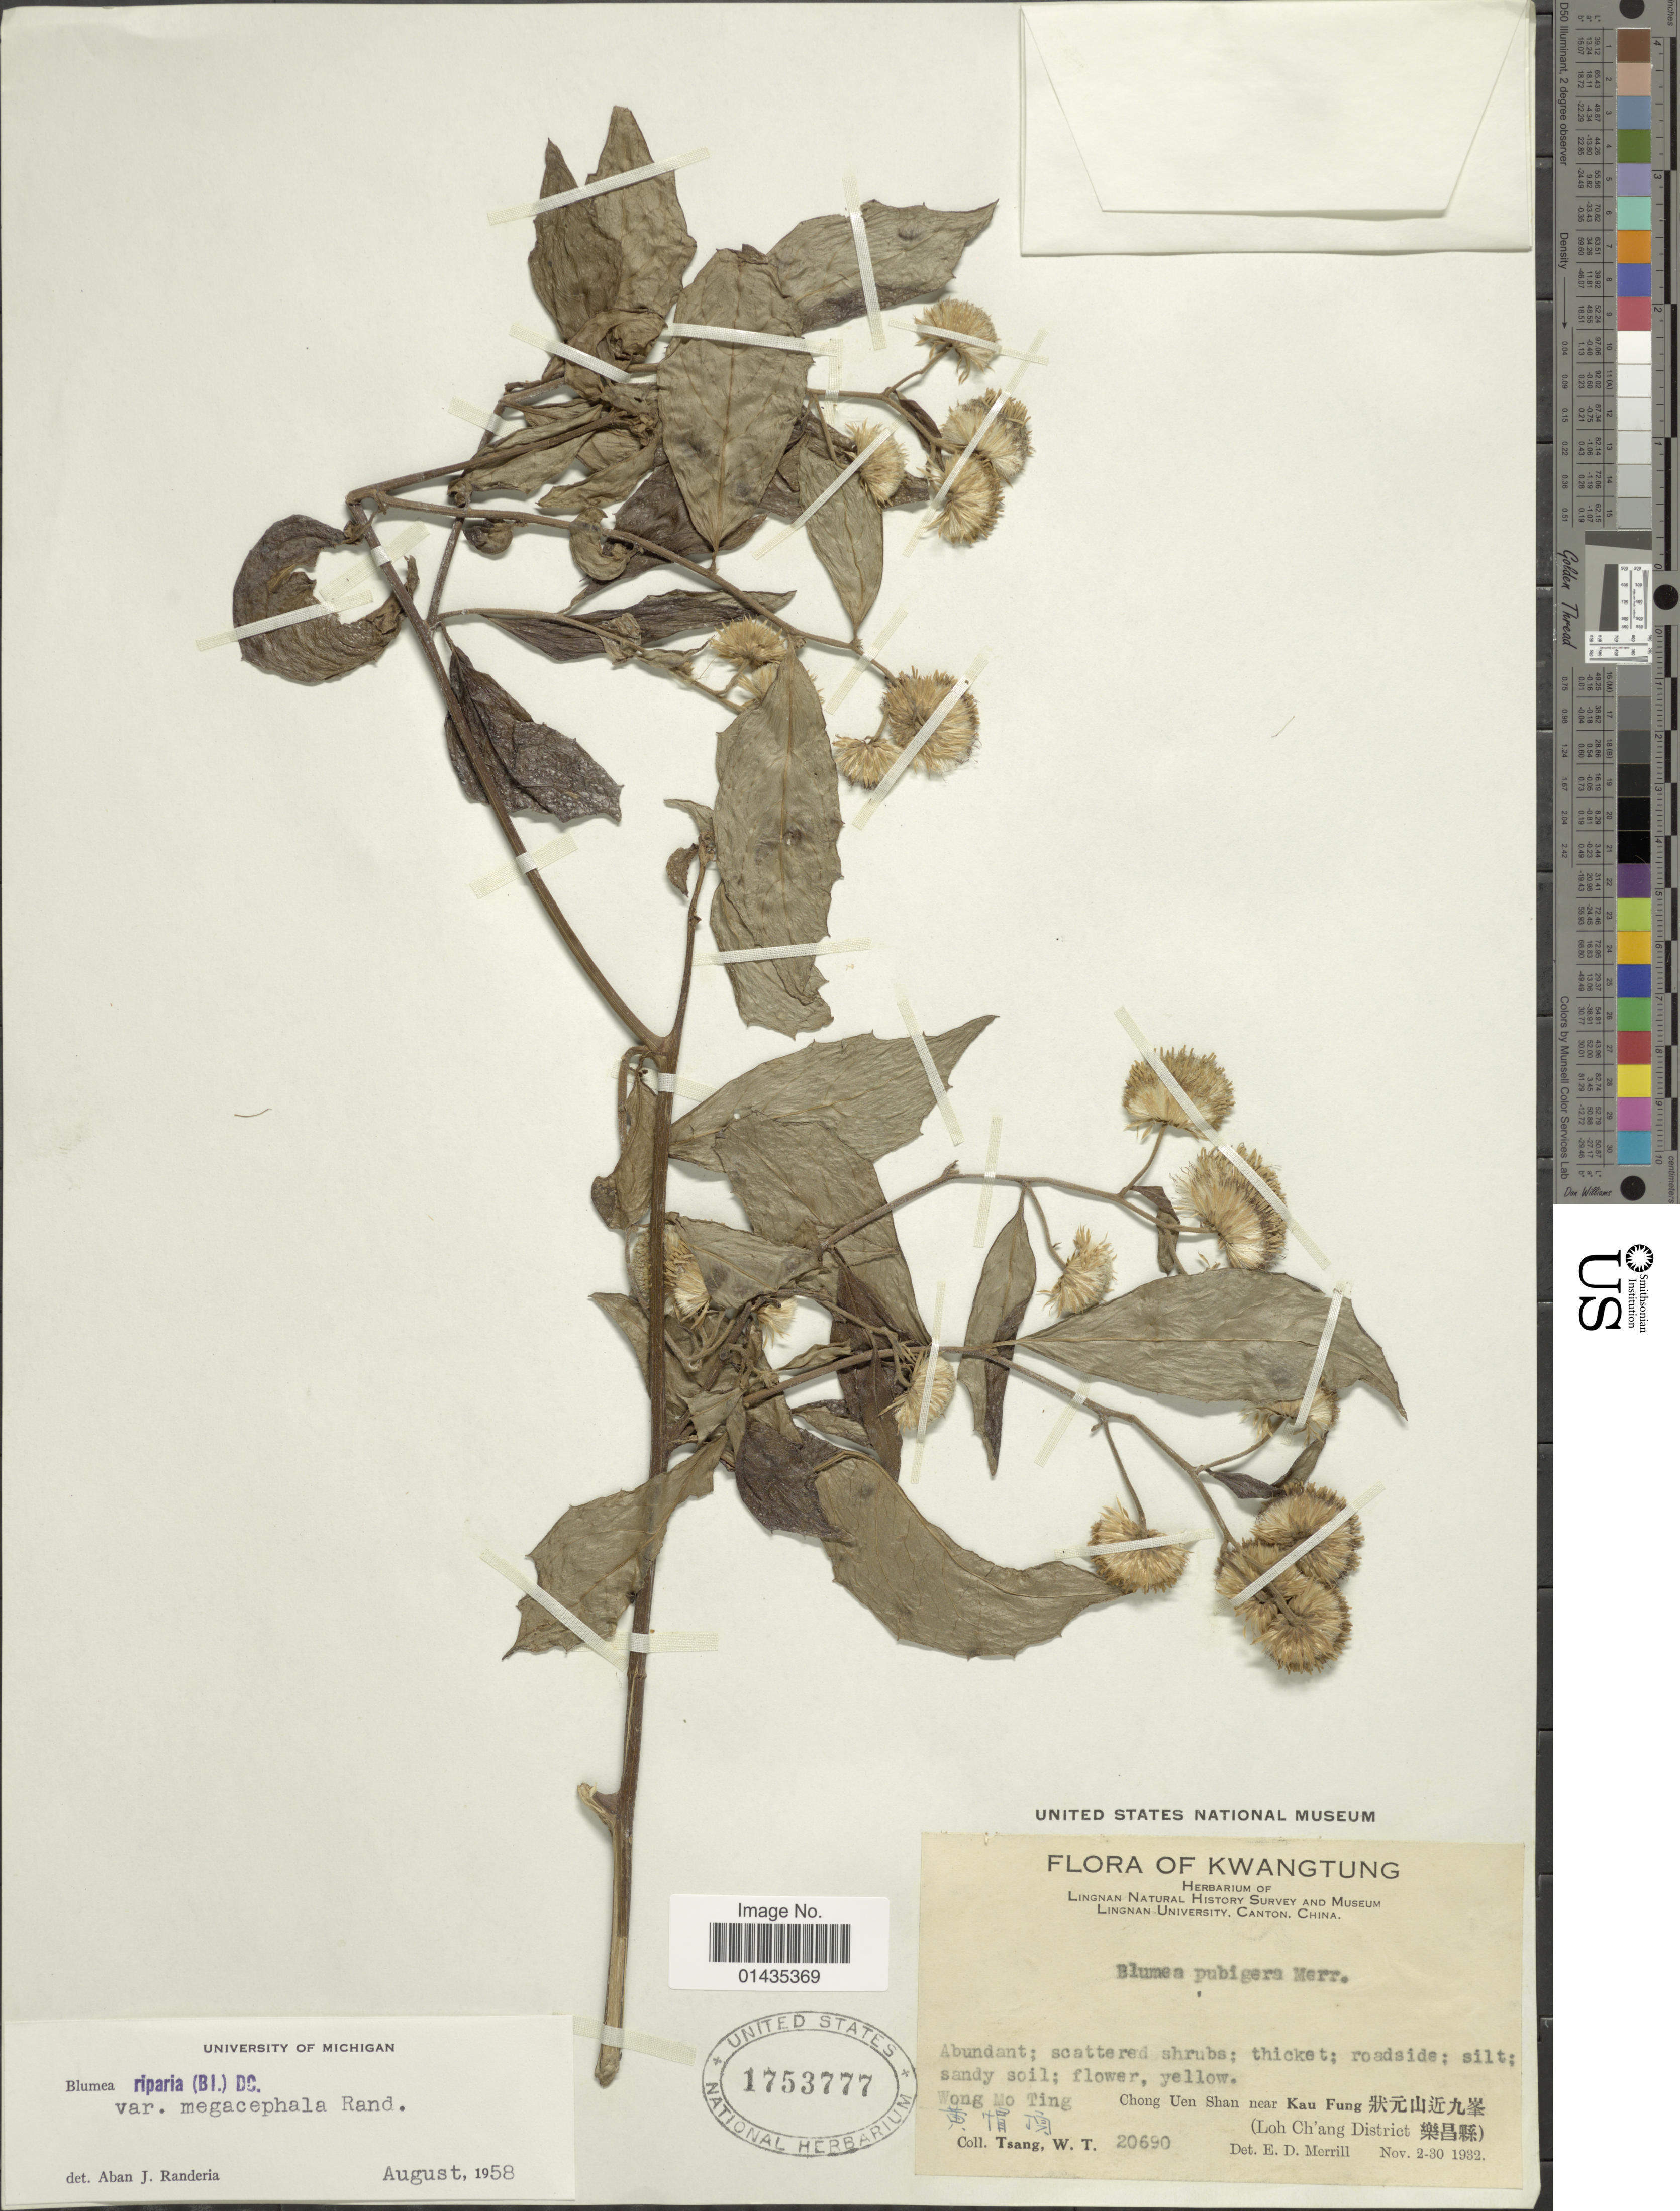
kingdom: Plantae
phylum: Tracheophyta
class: Magnoliopsida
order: Asterales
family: Asteraceae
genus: Blumea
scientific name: Blumea riparia var. megacephala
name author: Randeria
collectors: W. T. Tsang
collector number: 20690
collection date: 1932-11-02/1932-11-30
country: China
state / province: Guangdong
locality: Kwangtung, Wong Mo Ting, Chong Uen Shan near Kau Fung, Loh Ch'ang District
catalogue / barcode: US 1753777